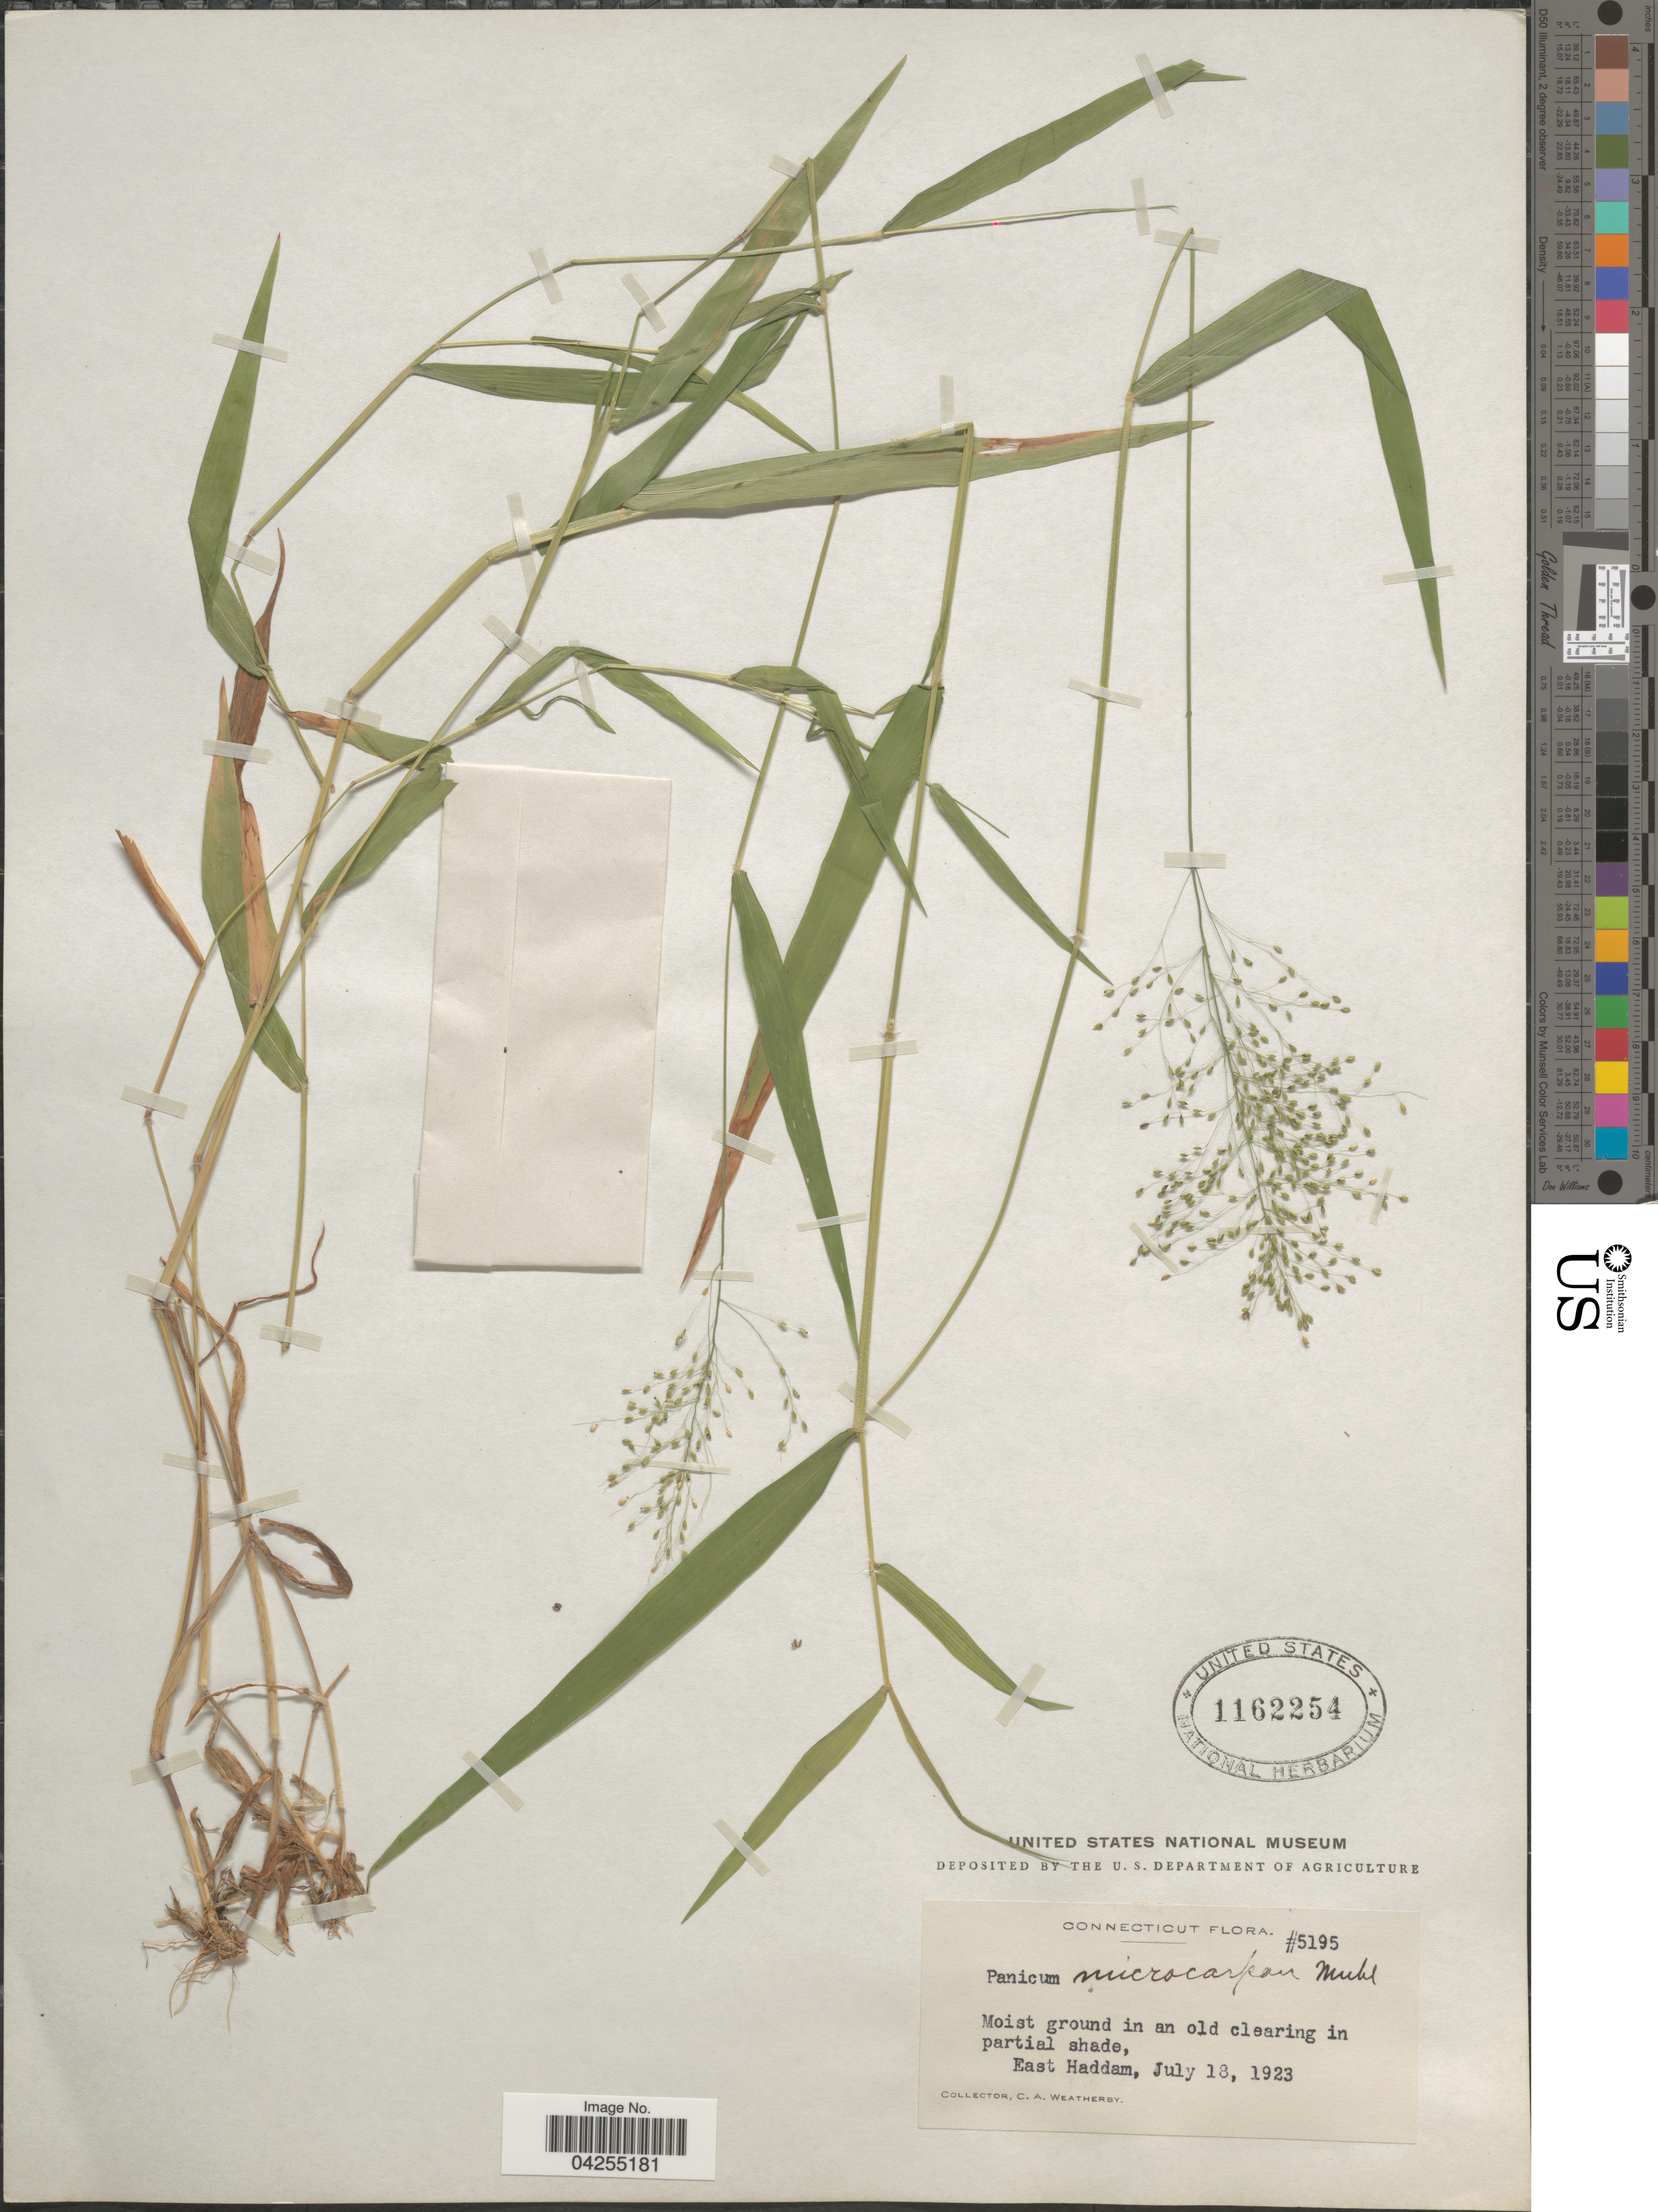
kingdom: Plantae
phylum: Tracheophyta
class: Liliopsida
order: Poales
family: Poaceae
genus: Dichanthelium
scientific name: Dichanthelium dichotomum var. dichotomum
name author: (L.) Gould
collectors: C. A. Weatherby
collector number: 5195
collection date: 1923-07-18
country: United States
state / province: Connecticut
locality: Moist ground in an old clearing in partial shade, East Haddam.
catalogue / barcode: US 1162254